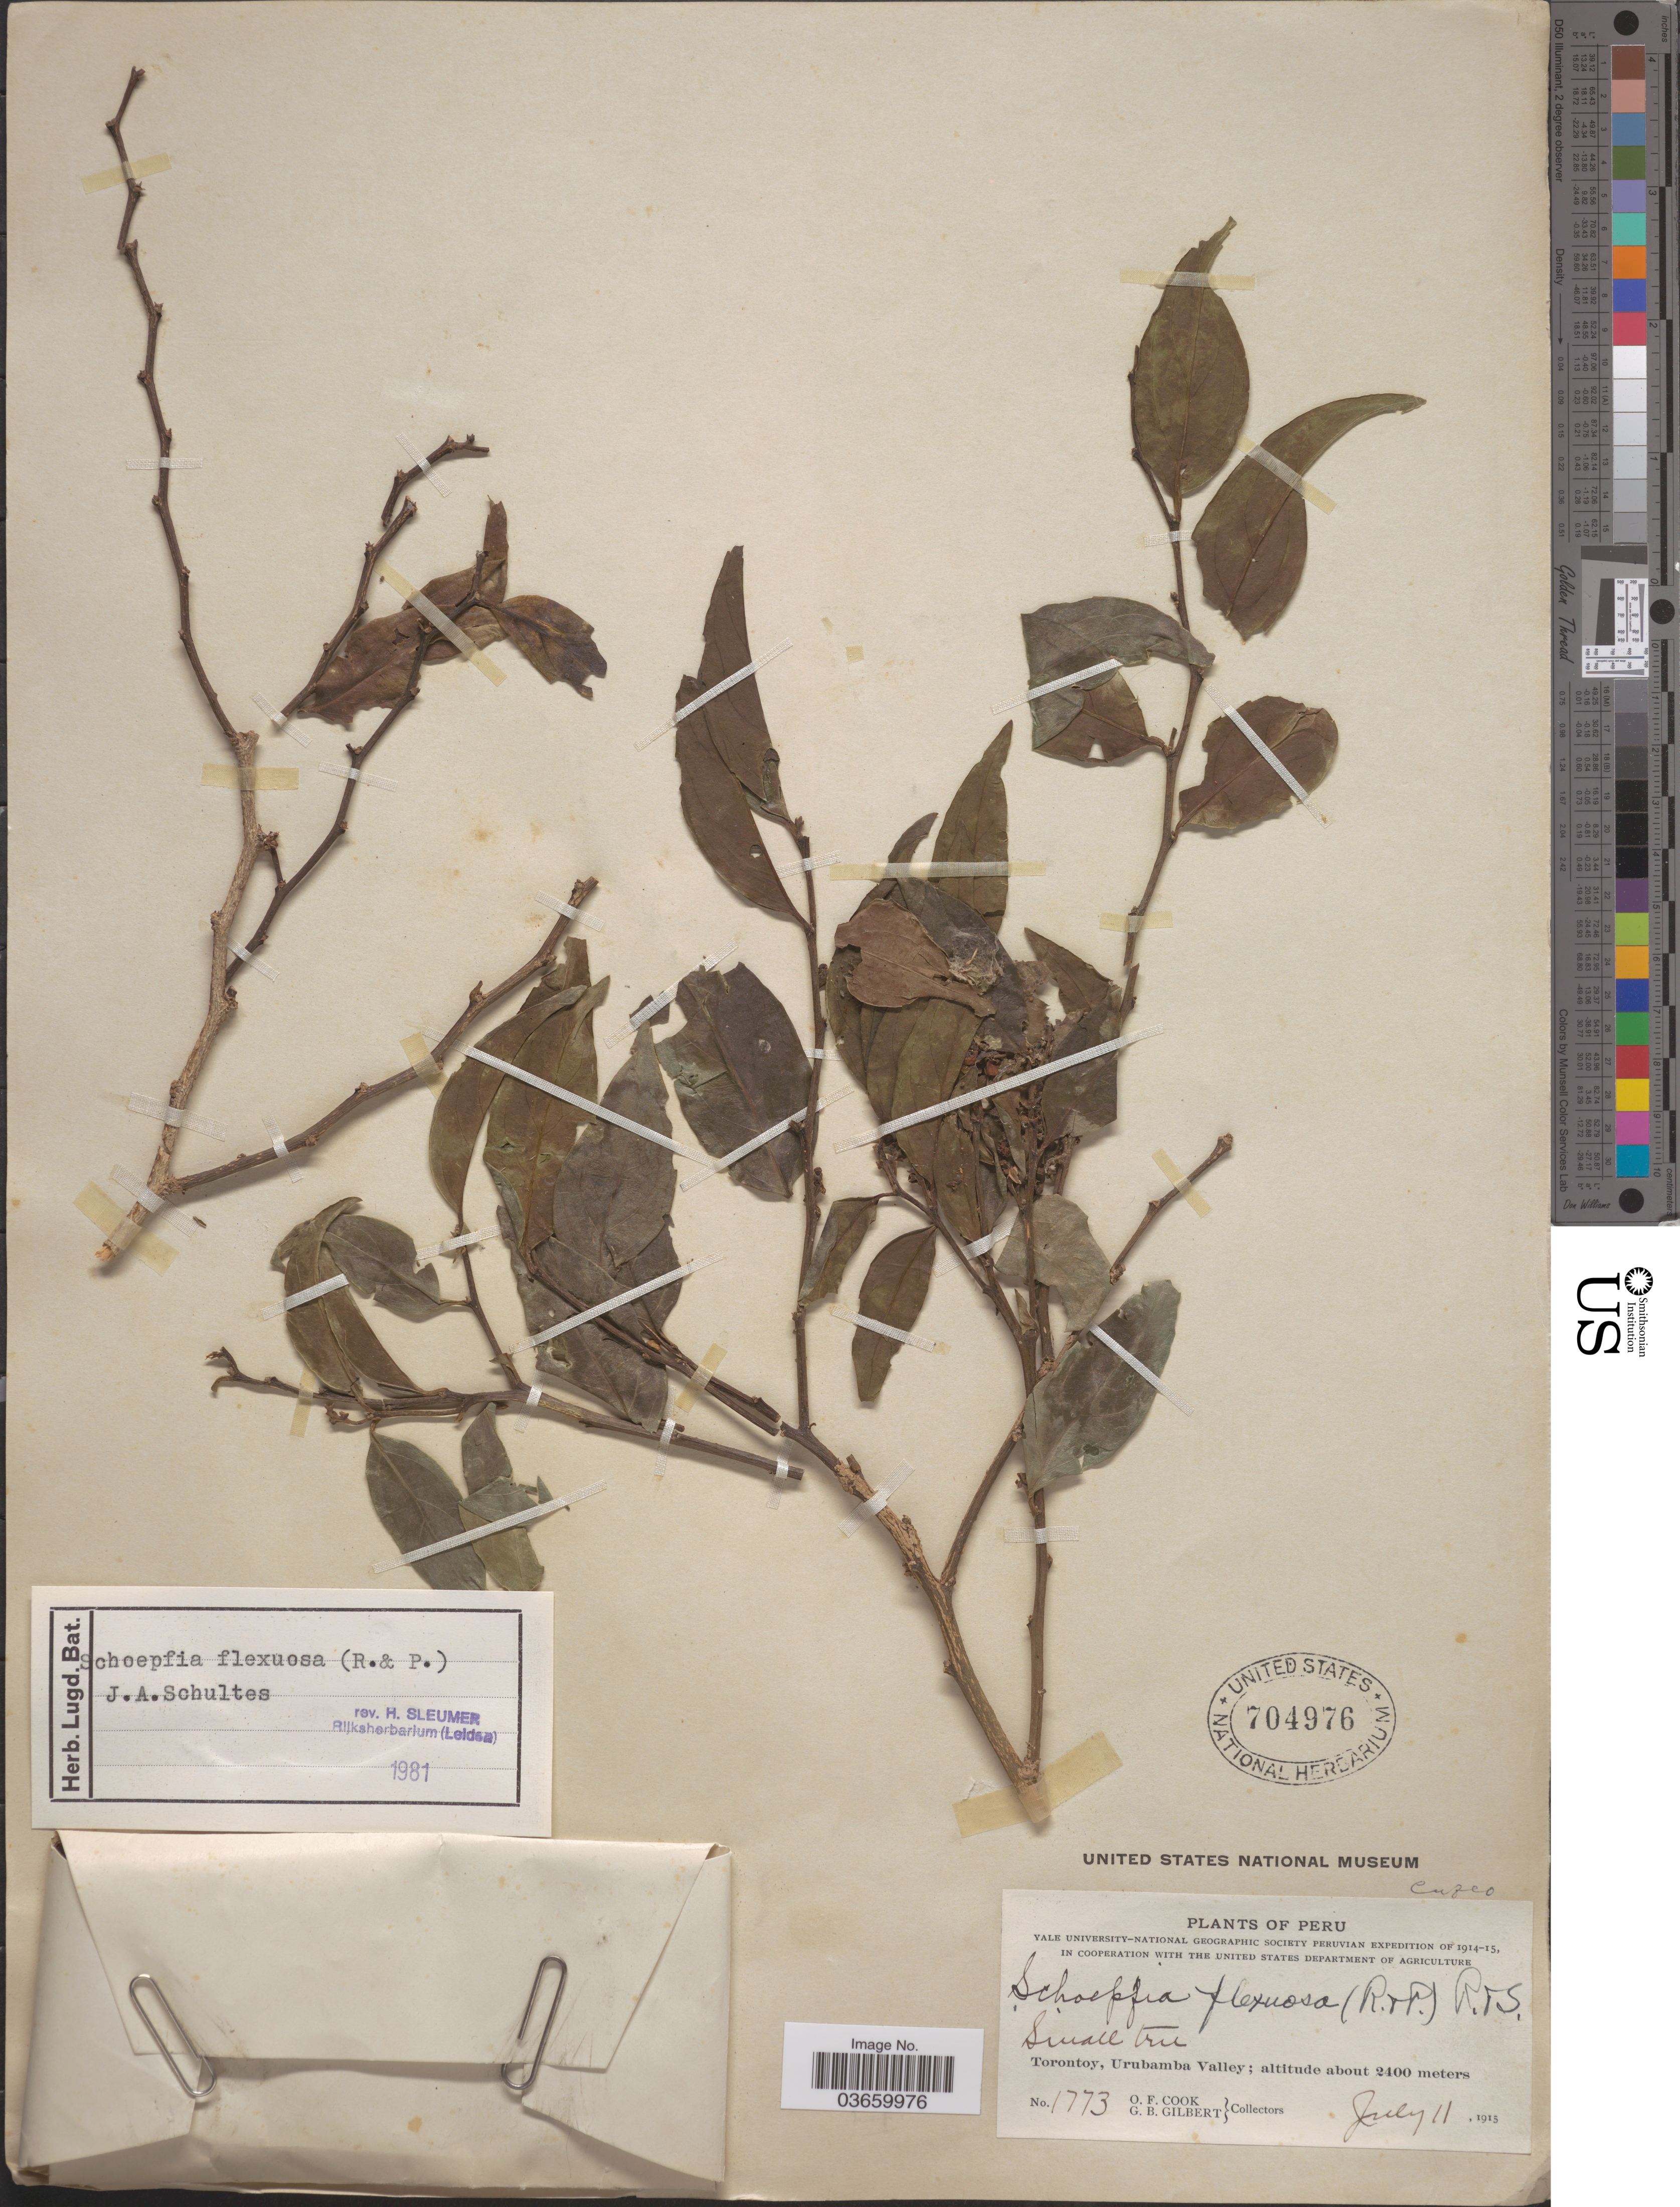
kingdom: Plantae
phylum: Tracheophyta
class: Magnoliopsida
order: Santalales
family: Schoepfiaceae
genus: Schoepfia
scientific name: Schoepfia flexuosa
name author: Roem. & Schult.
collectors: O. F. Cook & G. B. Gilbert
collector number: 1773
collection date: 1915-07-11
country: Peru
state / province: Cusco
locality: Cuzco, Torontoy, Urubamba Valley.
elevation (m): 2400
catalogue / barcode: US 704976